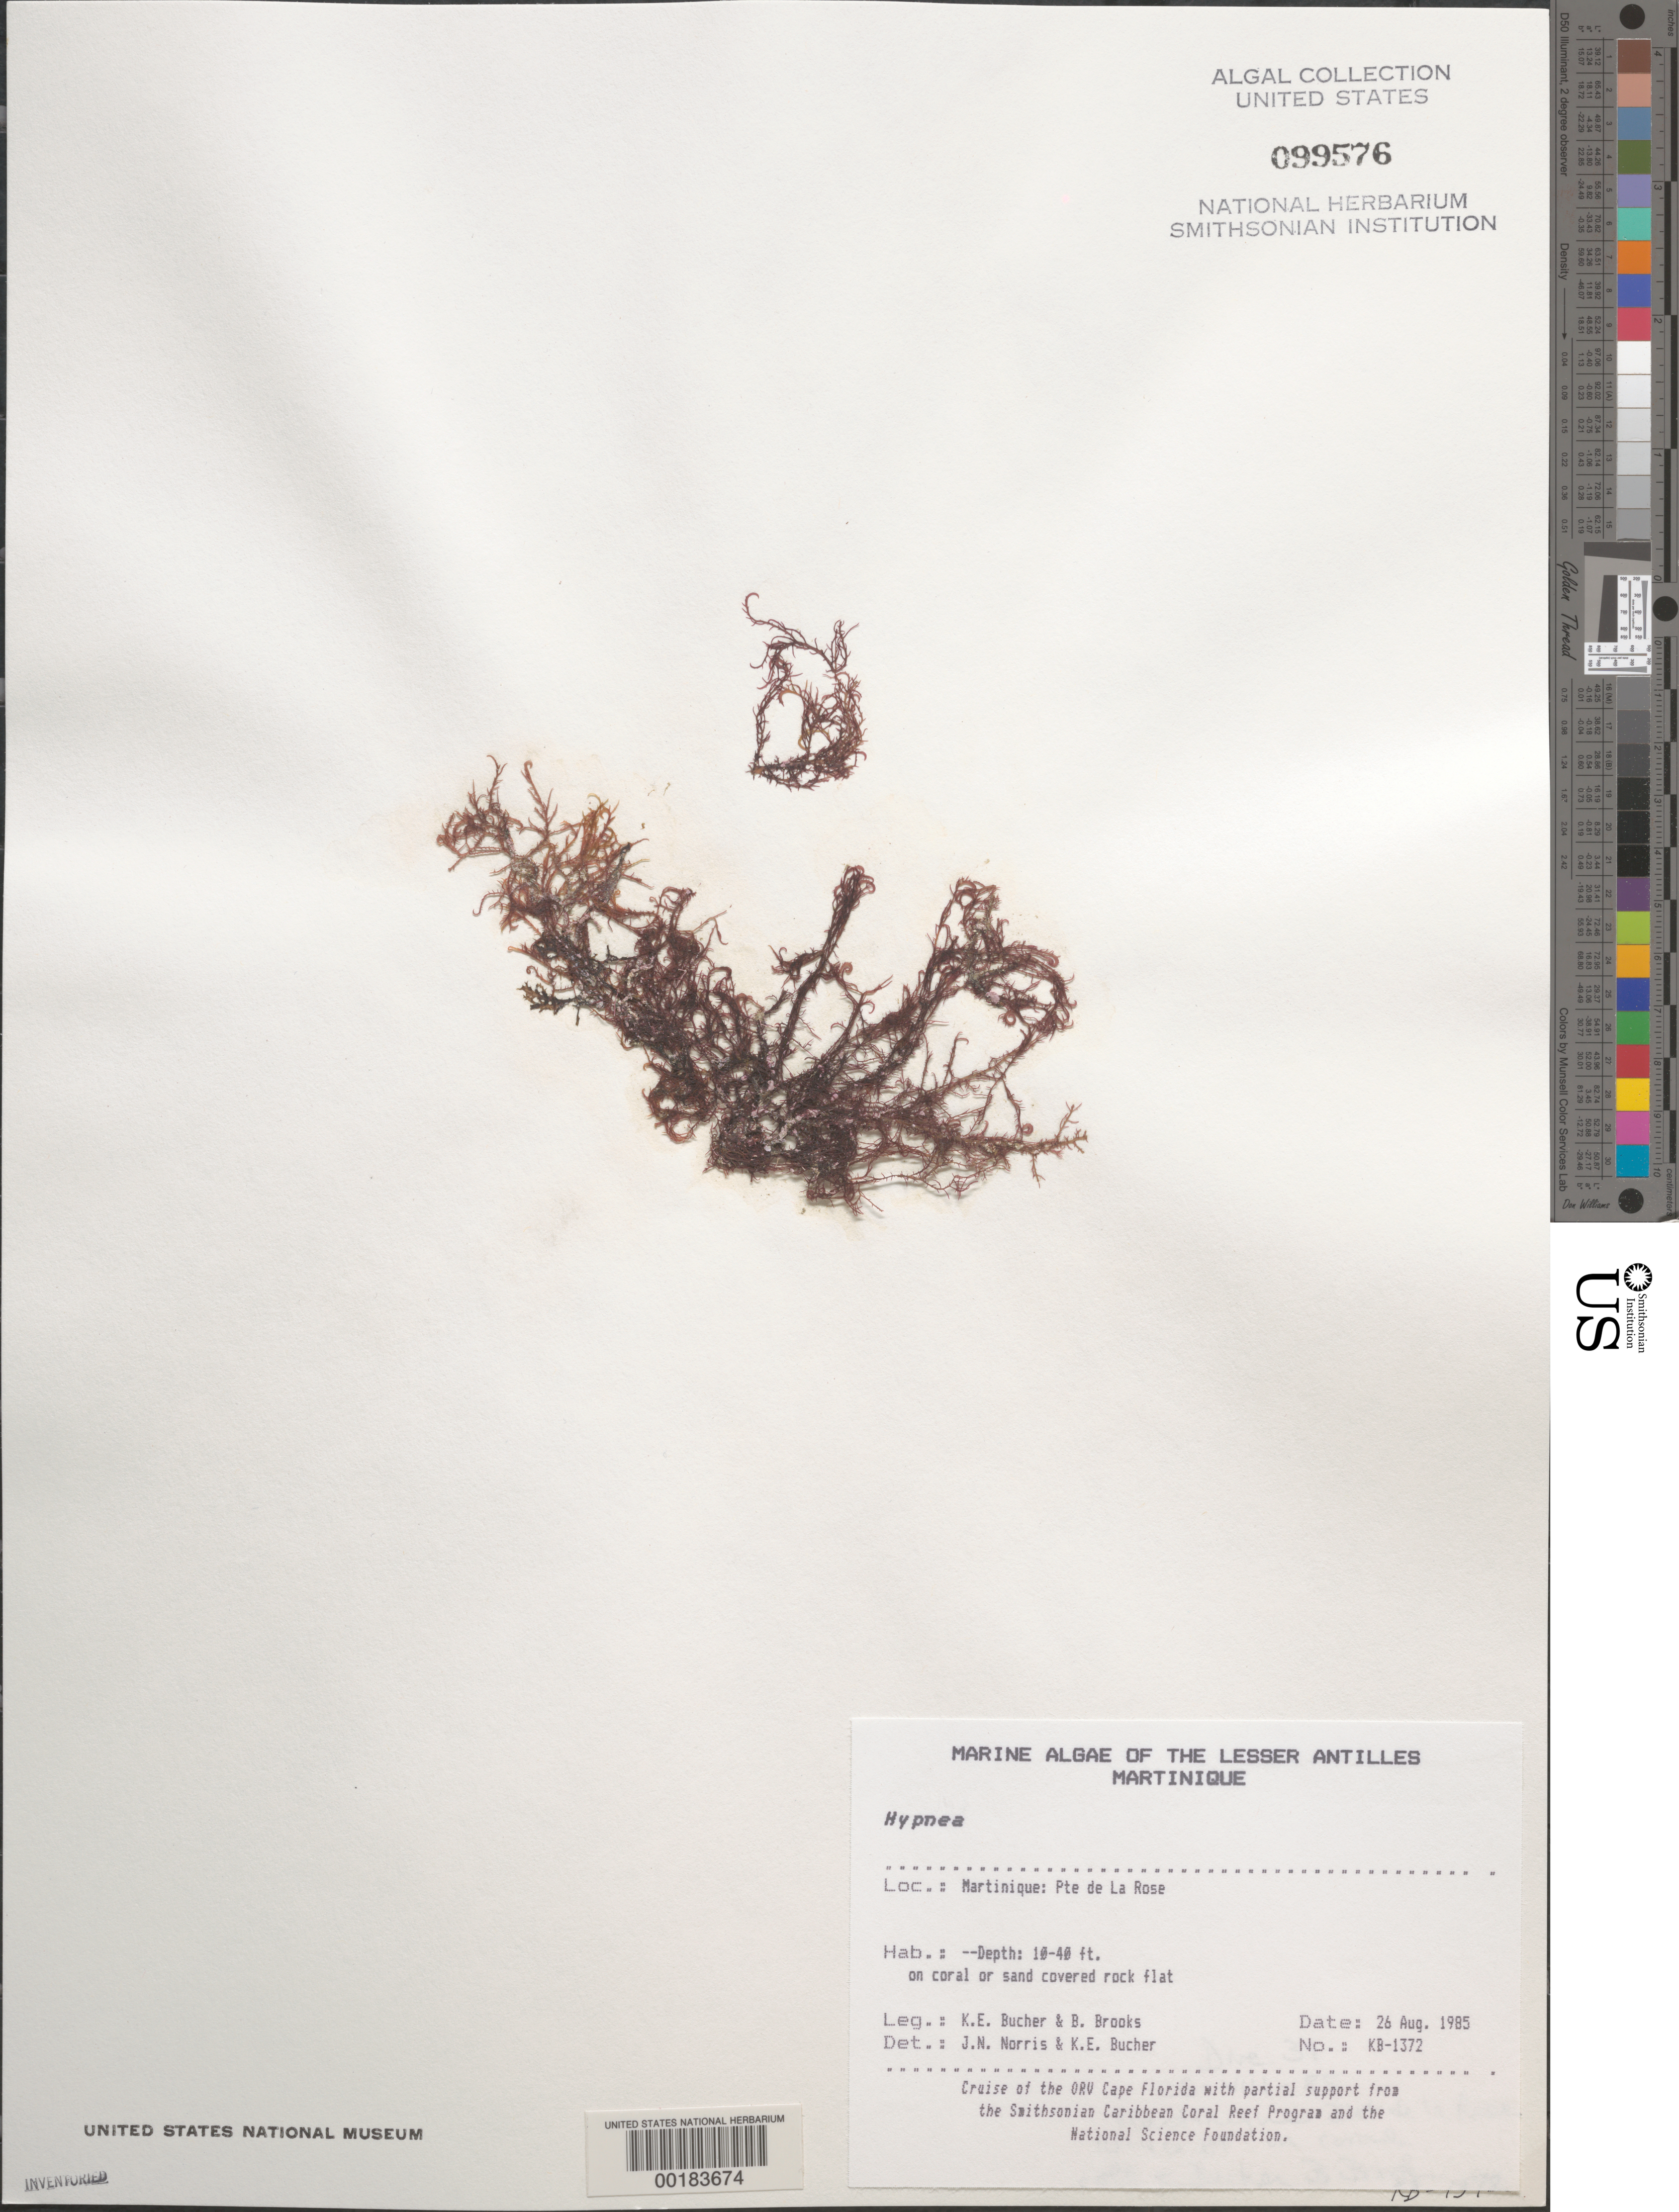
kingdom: Plantae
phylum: Rhodophyta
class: Florideophyceae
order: Gigartinales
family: Cystocloniaceae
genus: Hypnea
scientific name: Hypnea sp.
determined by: Norris, J. N.; Bucher, K. E.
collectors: K. E. Bucher & B. Brooks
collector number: KB-1372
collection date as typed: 26 Aug 1985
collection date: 1985-08-26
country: Martinique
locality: Pointe de la Rose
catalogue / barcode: US 99576